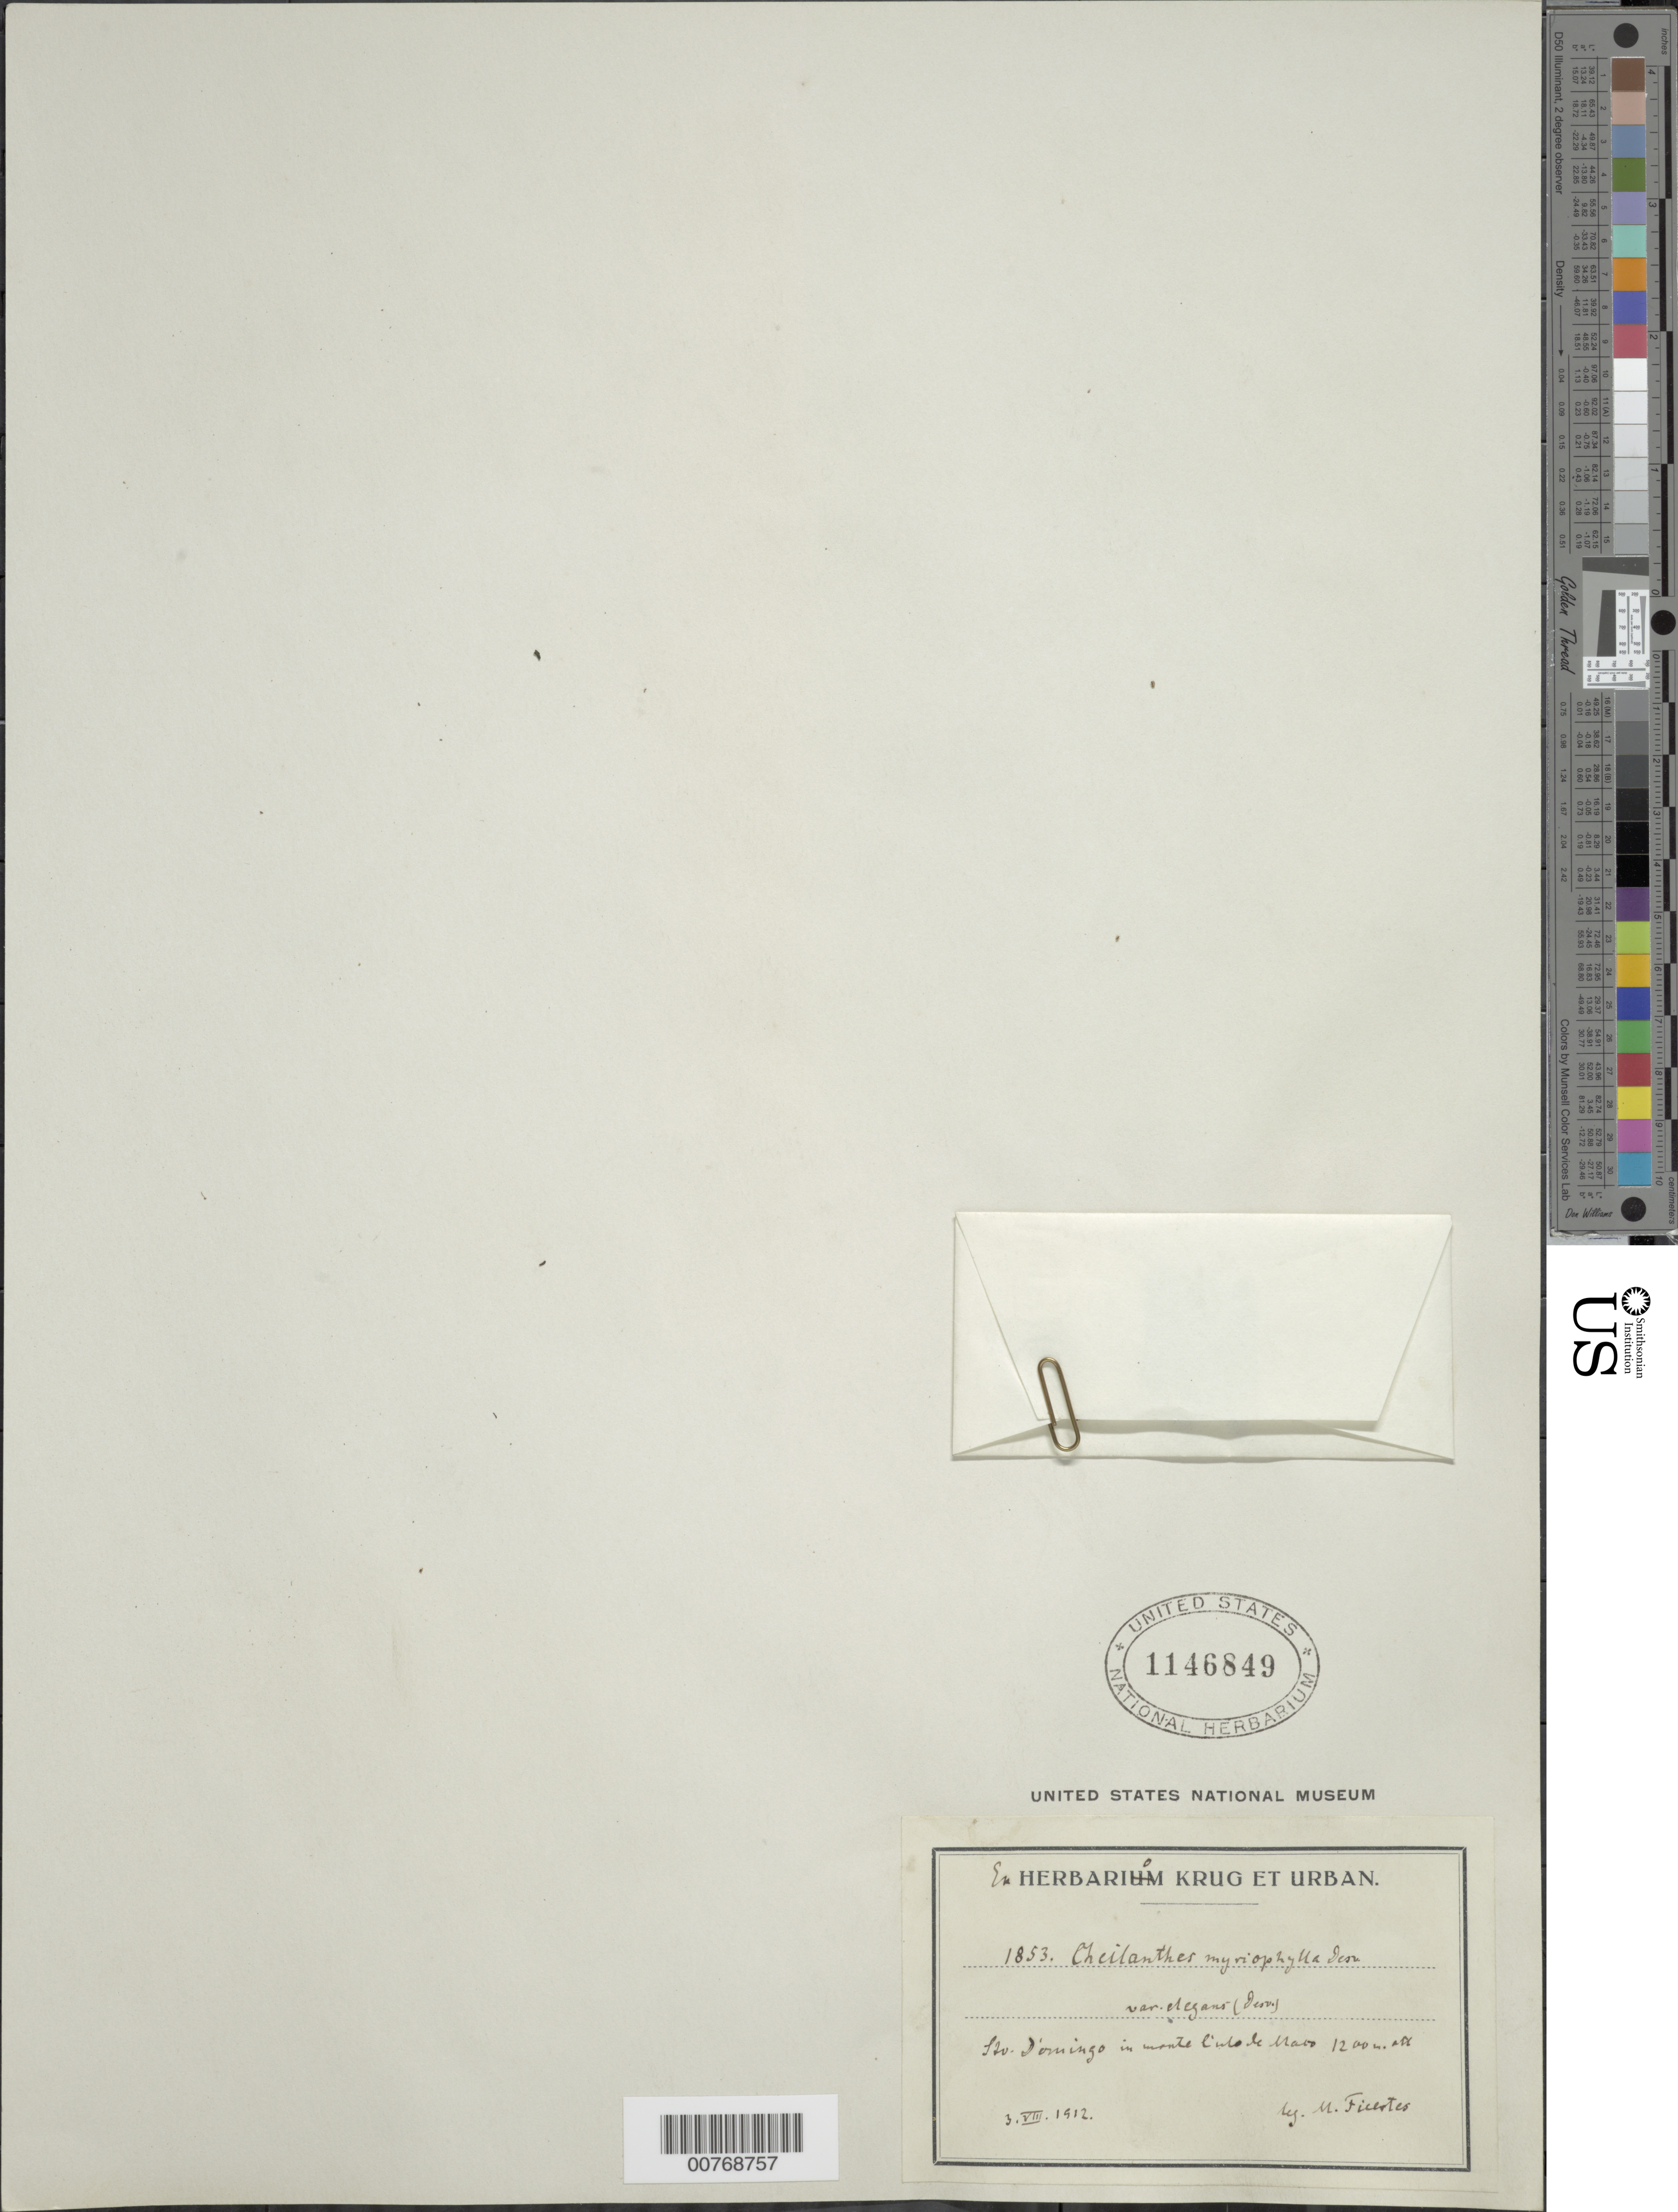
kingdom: Plantae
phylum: Tracheophyta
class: Polypodiopsida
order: Polypodiales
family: Pteridaceae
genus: Myriopteris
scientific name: Myriopteris myriophylla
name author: (Desv.) J. Sm.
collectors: M. D. Fuertes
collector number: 1853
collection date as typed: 03 Aug 1912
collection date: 1912-08-03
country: Dominican Republic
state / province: Barahona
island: Hispaniola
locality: Santo Domingo in monte Cielo de Mar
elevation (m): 1200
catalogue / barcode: US 1146849